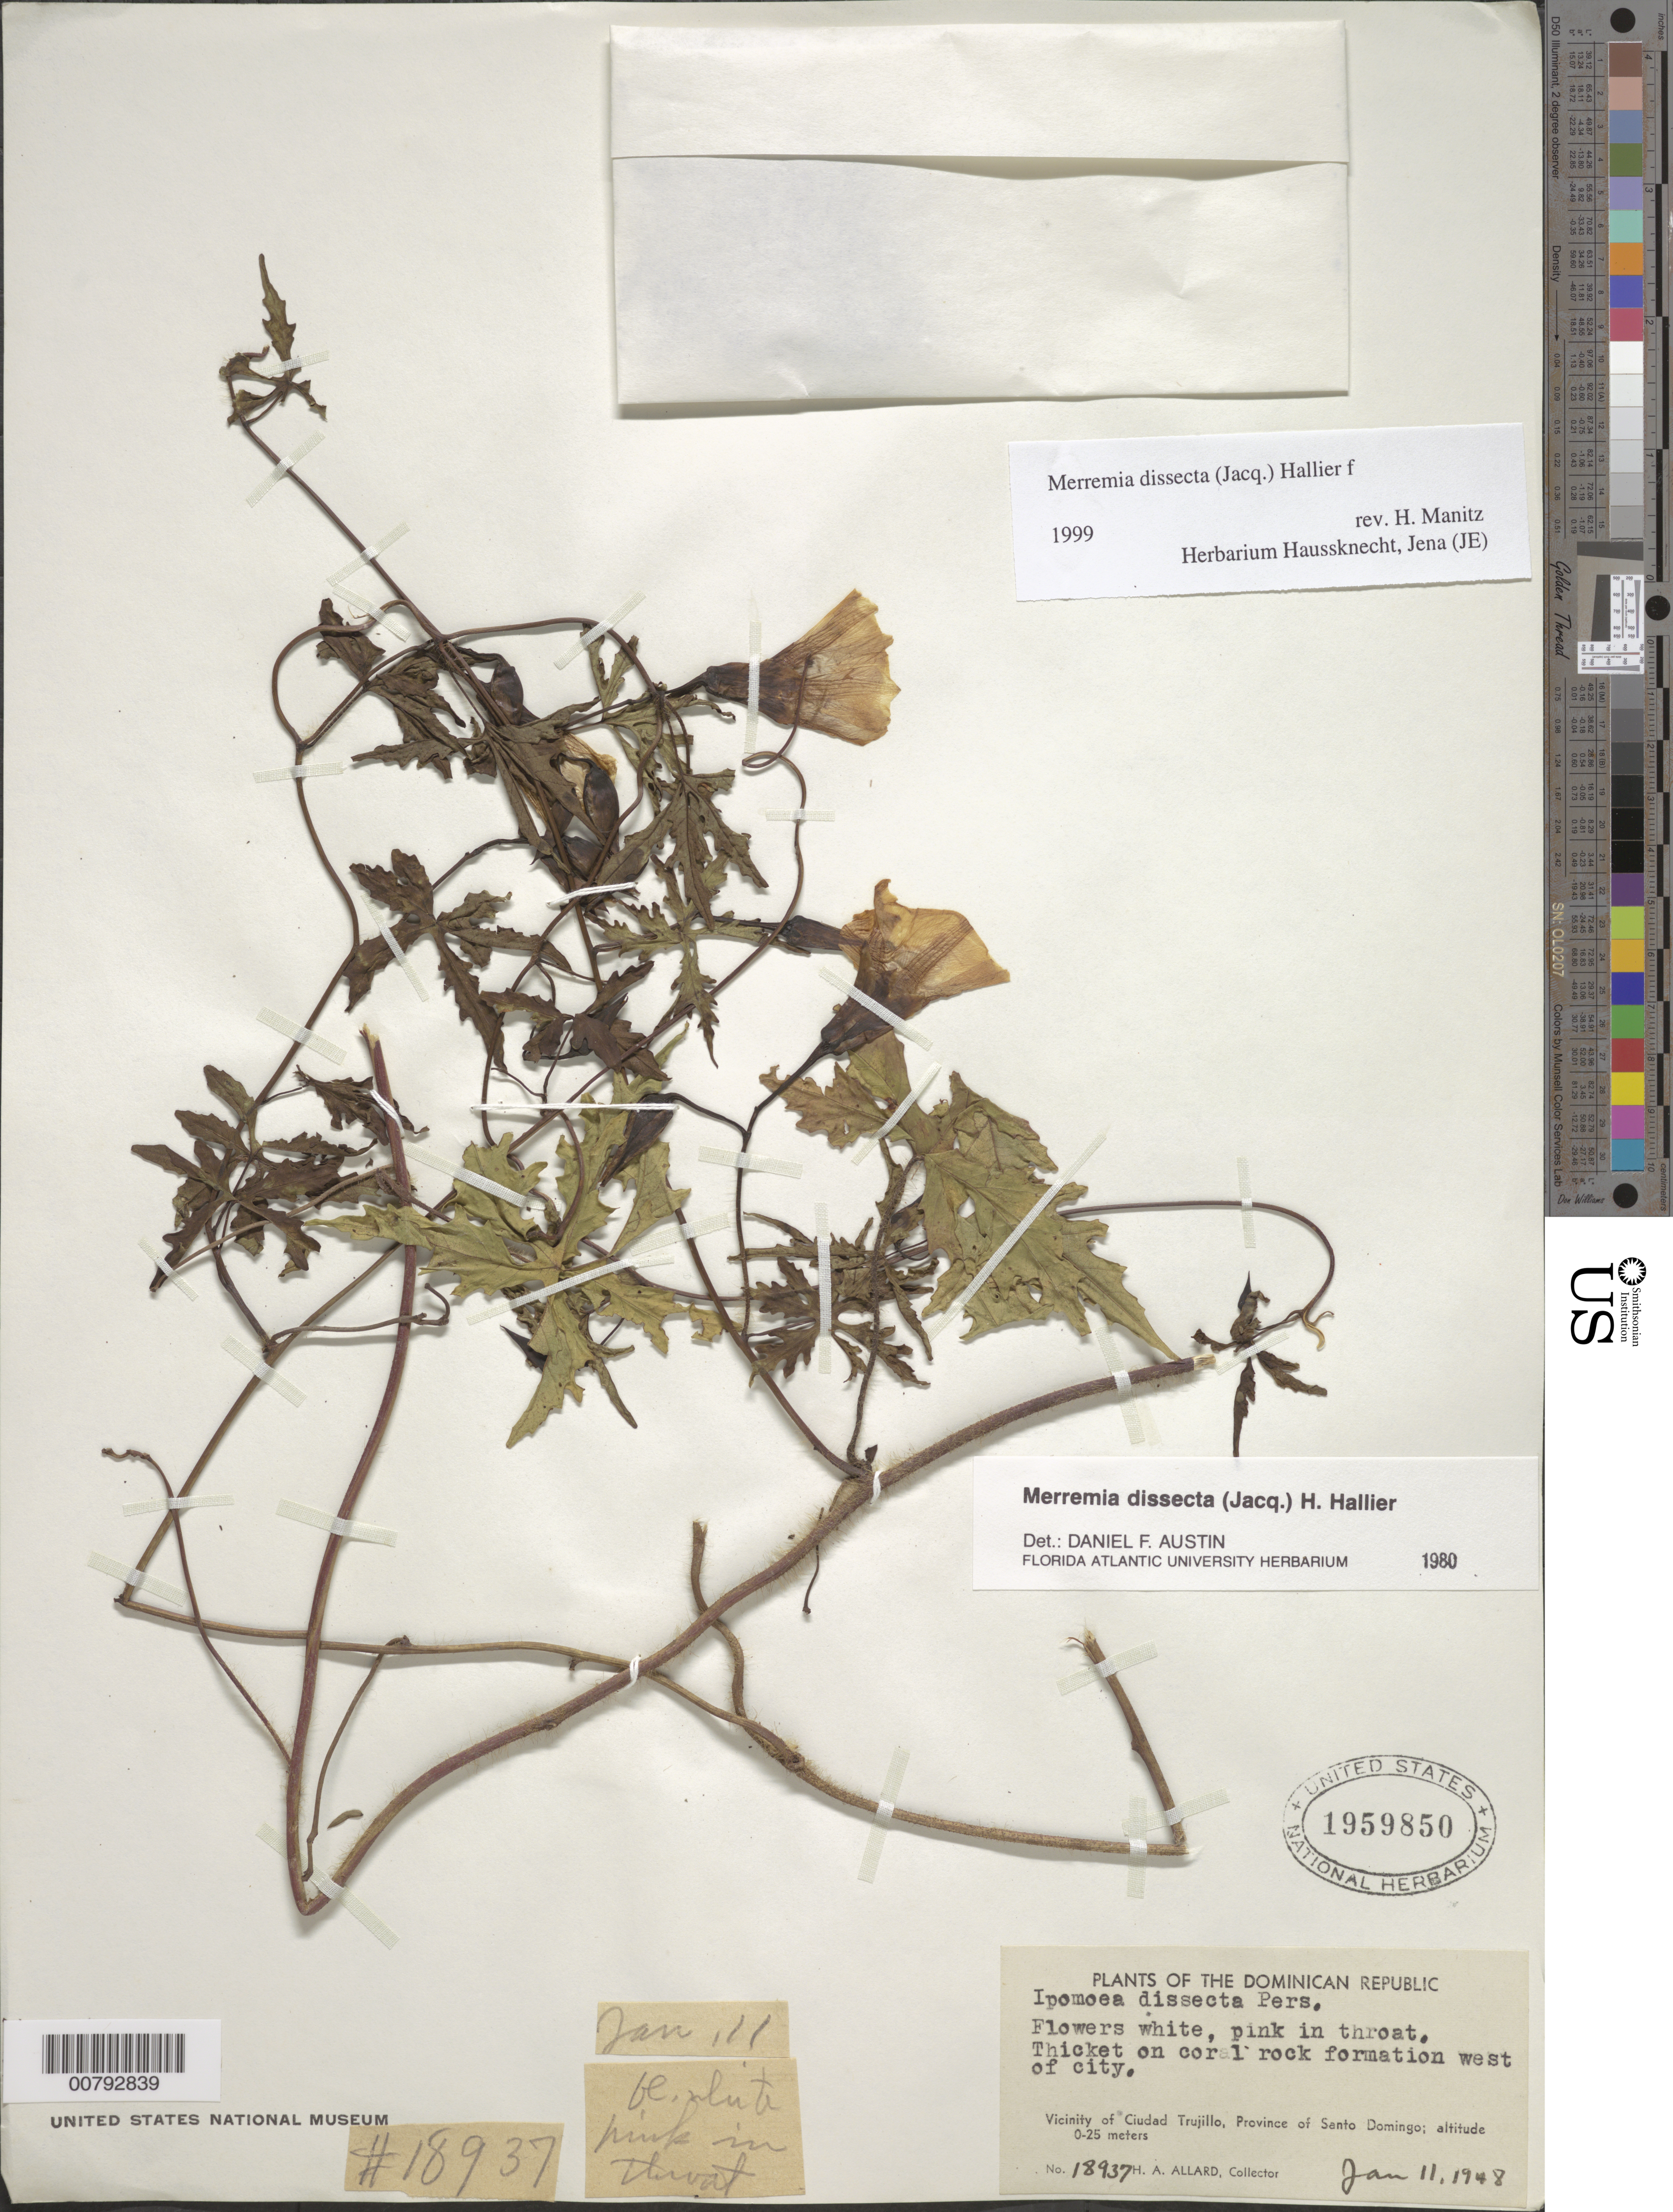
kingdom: Plantae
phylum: Tracheophyta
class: Magnoliopsida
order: Solanales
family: Convolvulaceae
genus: Distimake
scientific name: Distimake dissectus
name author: (Jacq.) A. R. Simões & Staples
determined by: Strong, Mark T., (BOT), Smithsonian Institution - National Museum of Natural History (UNITED STATES)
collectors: H. A. Allard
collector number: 18937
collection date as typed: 11 Jan 1948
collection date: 1948-01-11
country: Dominican Republic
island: Hispaniola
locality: Province of Santo Domingo, vicinity of Ciudad Trujillo, on coral rock formation west of city.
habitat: Thicket on coral rock formation.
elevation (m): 0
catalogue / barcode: US 1959850